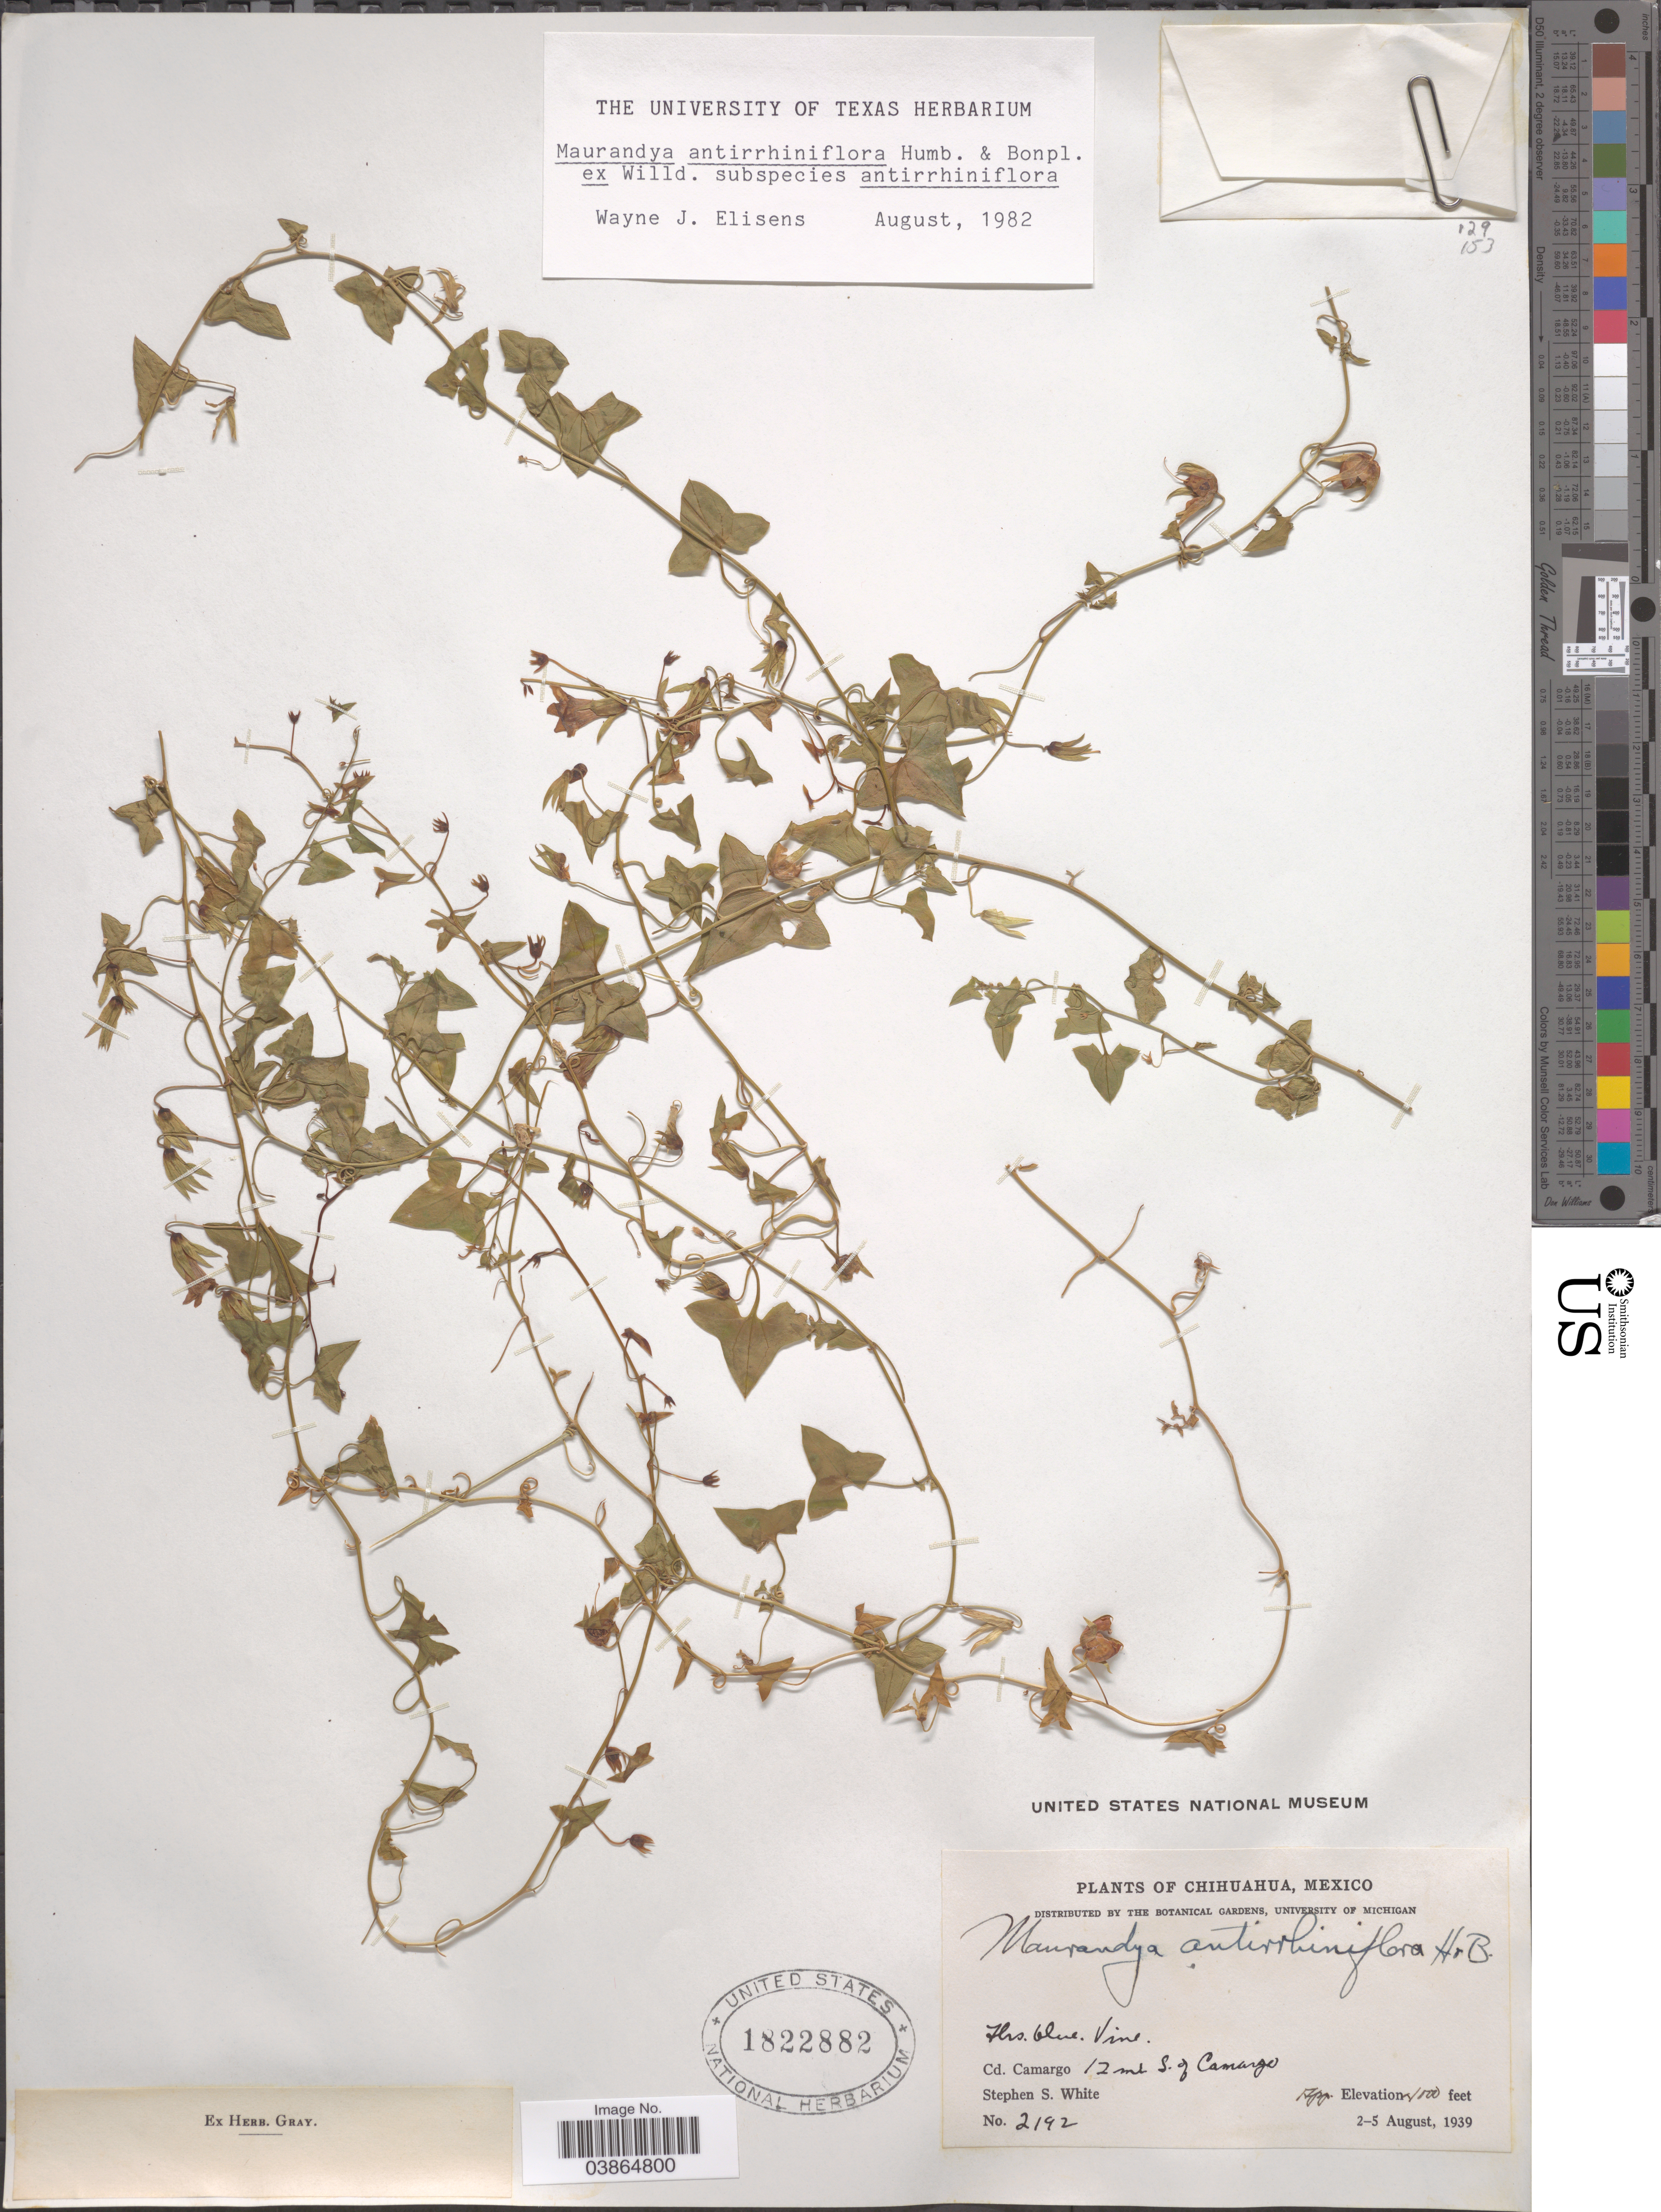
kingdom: Plantae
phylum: Tracheophyta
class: Magnoliopsida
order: Lamiales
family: Plantaginaceae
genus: Maurandya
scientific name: Maurandya antirrhiniflora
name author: Humb. & Bonpl. ex Willd.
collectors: S. S. White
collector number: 2192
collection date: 1939-08-02/1939-08-05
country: Mexico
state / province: Chihuahua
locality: Cd. Camargo 12 mi S. of Camargo.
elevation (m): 305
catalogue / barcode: US 1822882